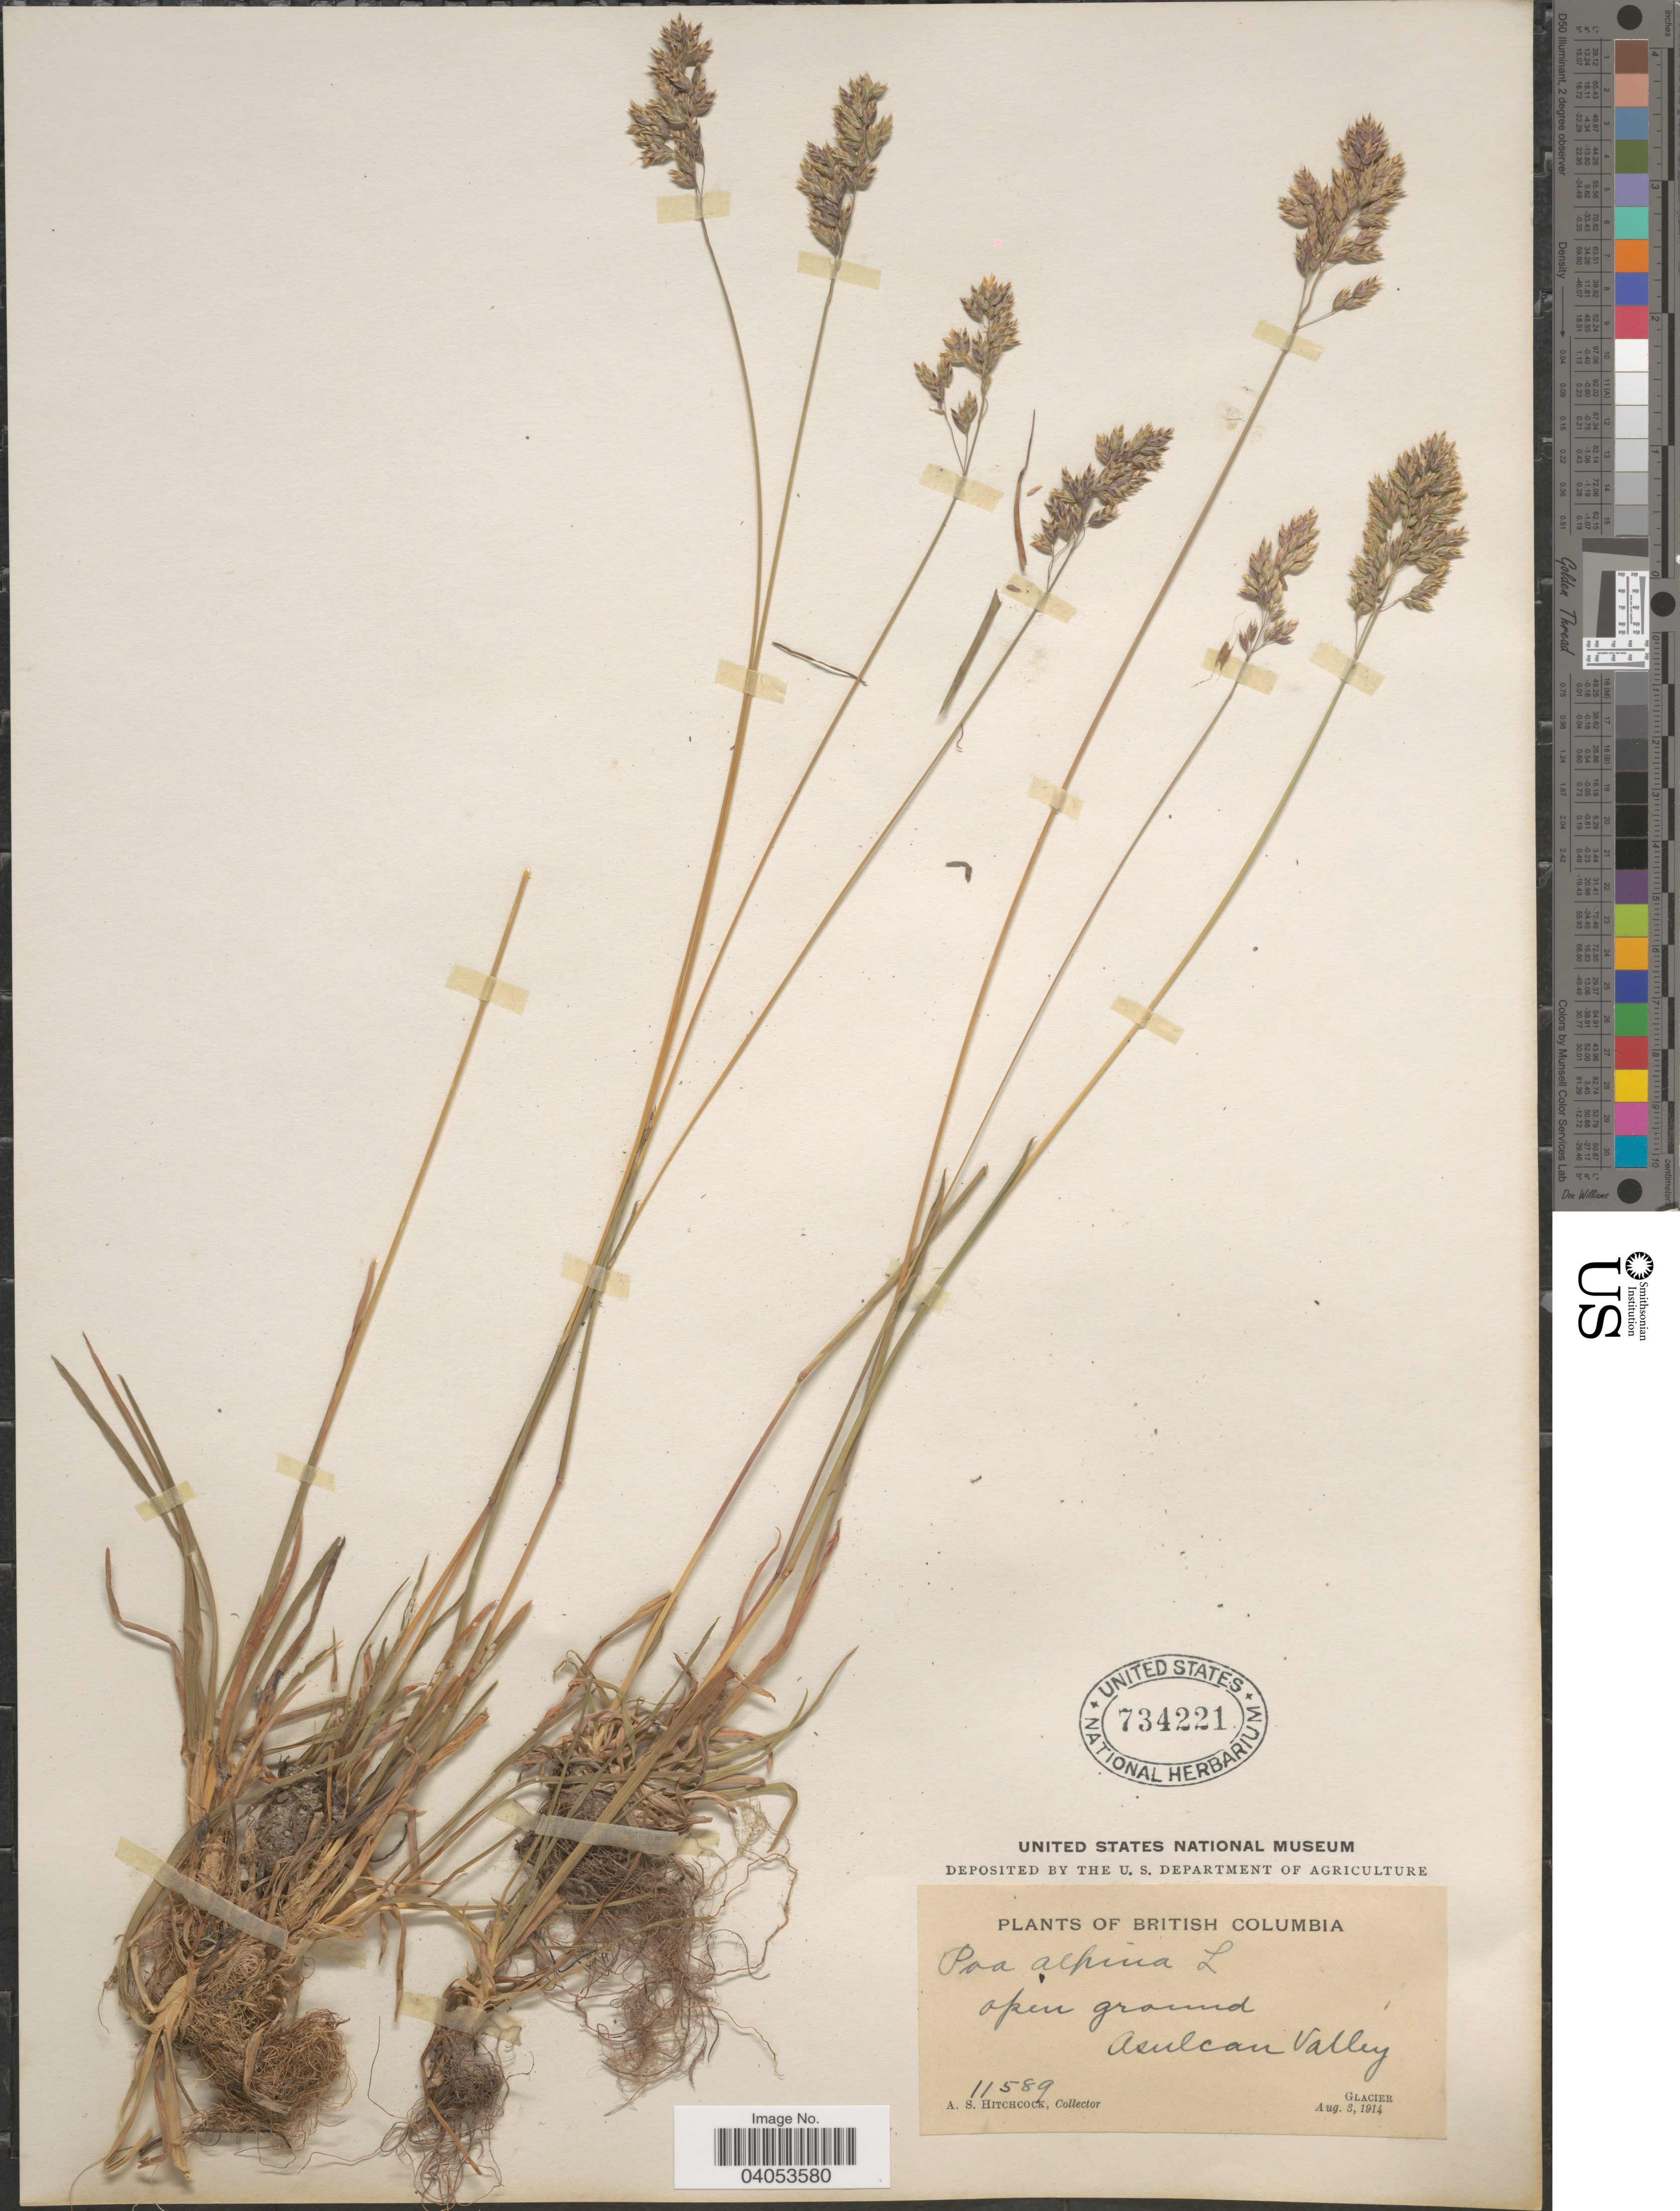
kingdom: Plantae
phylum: Tracheophyta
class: Liliopsida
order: Poales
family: Poaceae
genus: Poa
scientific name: Poa alpina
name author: L.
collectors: A. S. Hitchcock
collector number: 11589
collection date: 1914-08-03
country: Canada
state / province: British Columbia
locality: Asulcan Valley. Glacier.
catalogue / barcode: US 734221